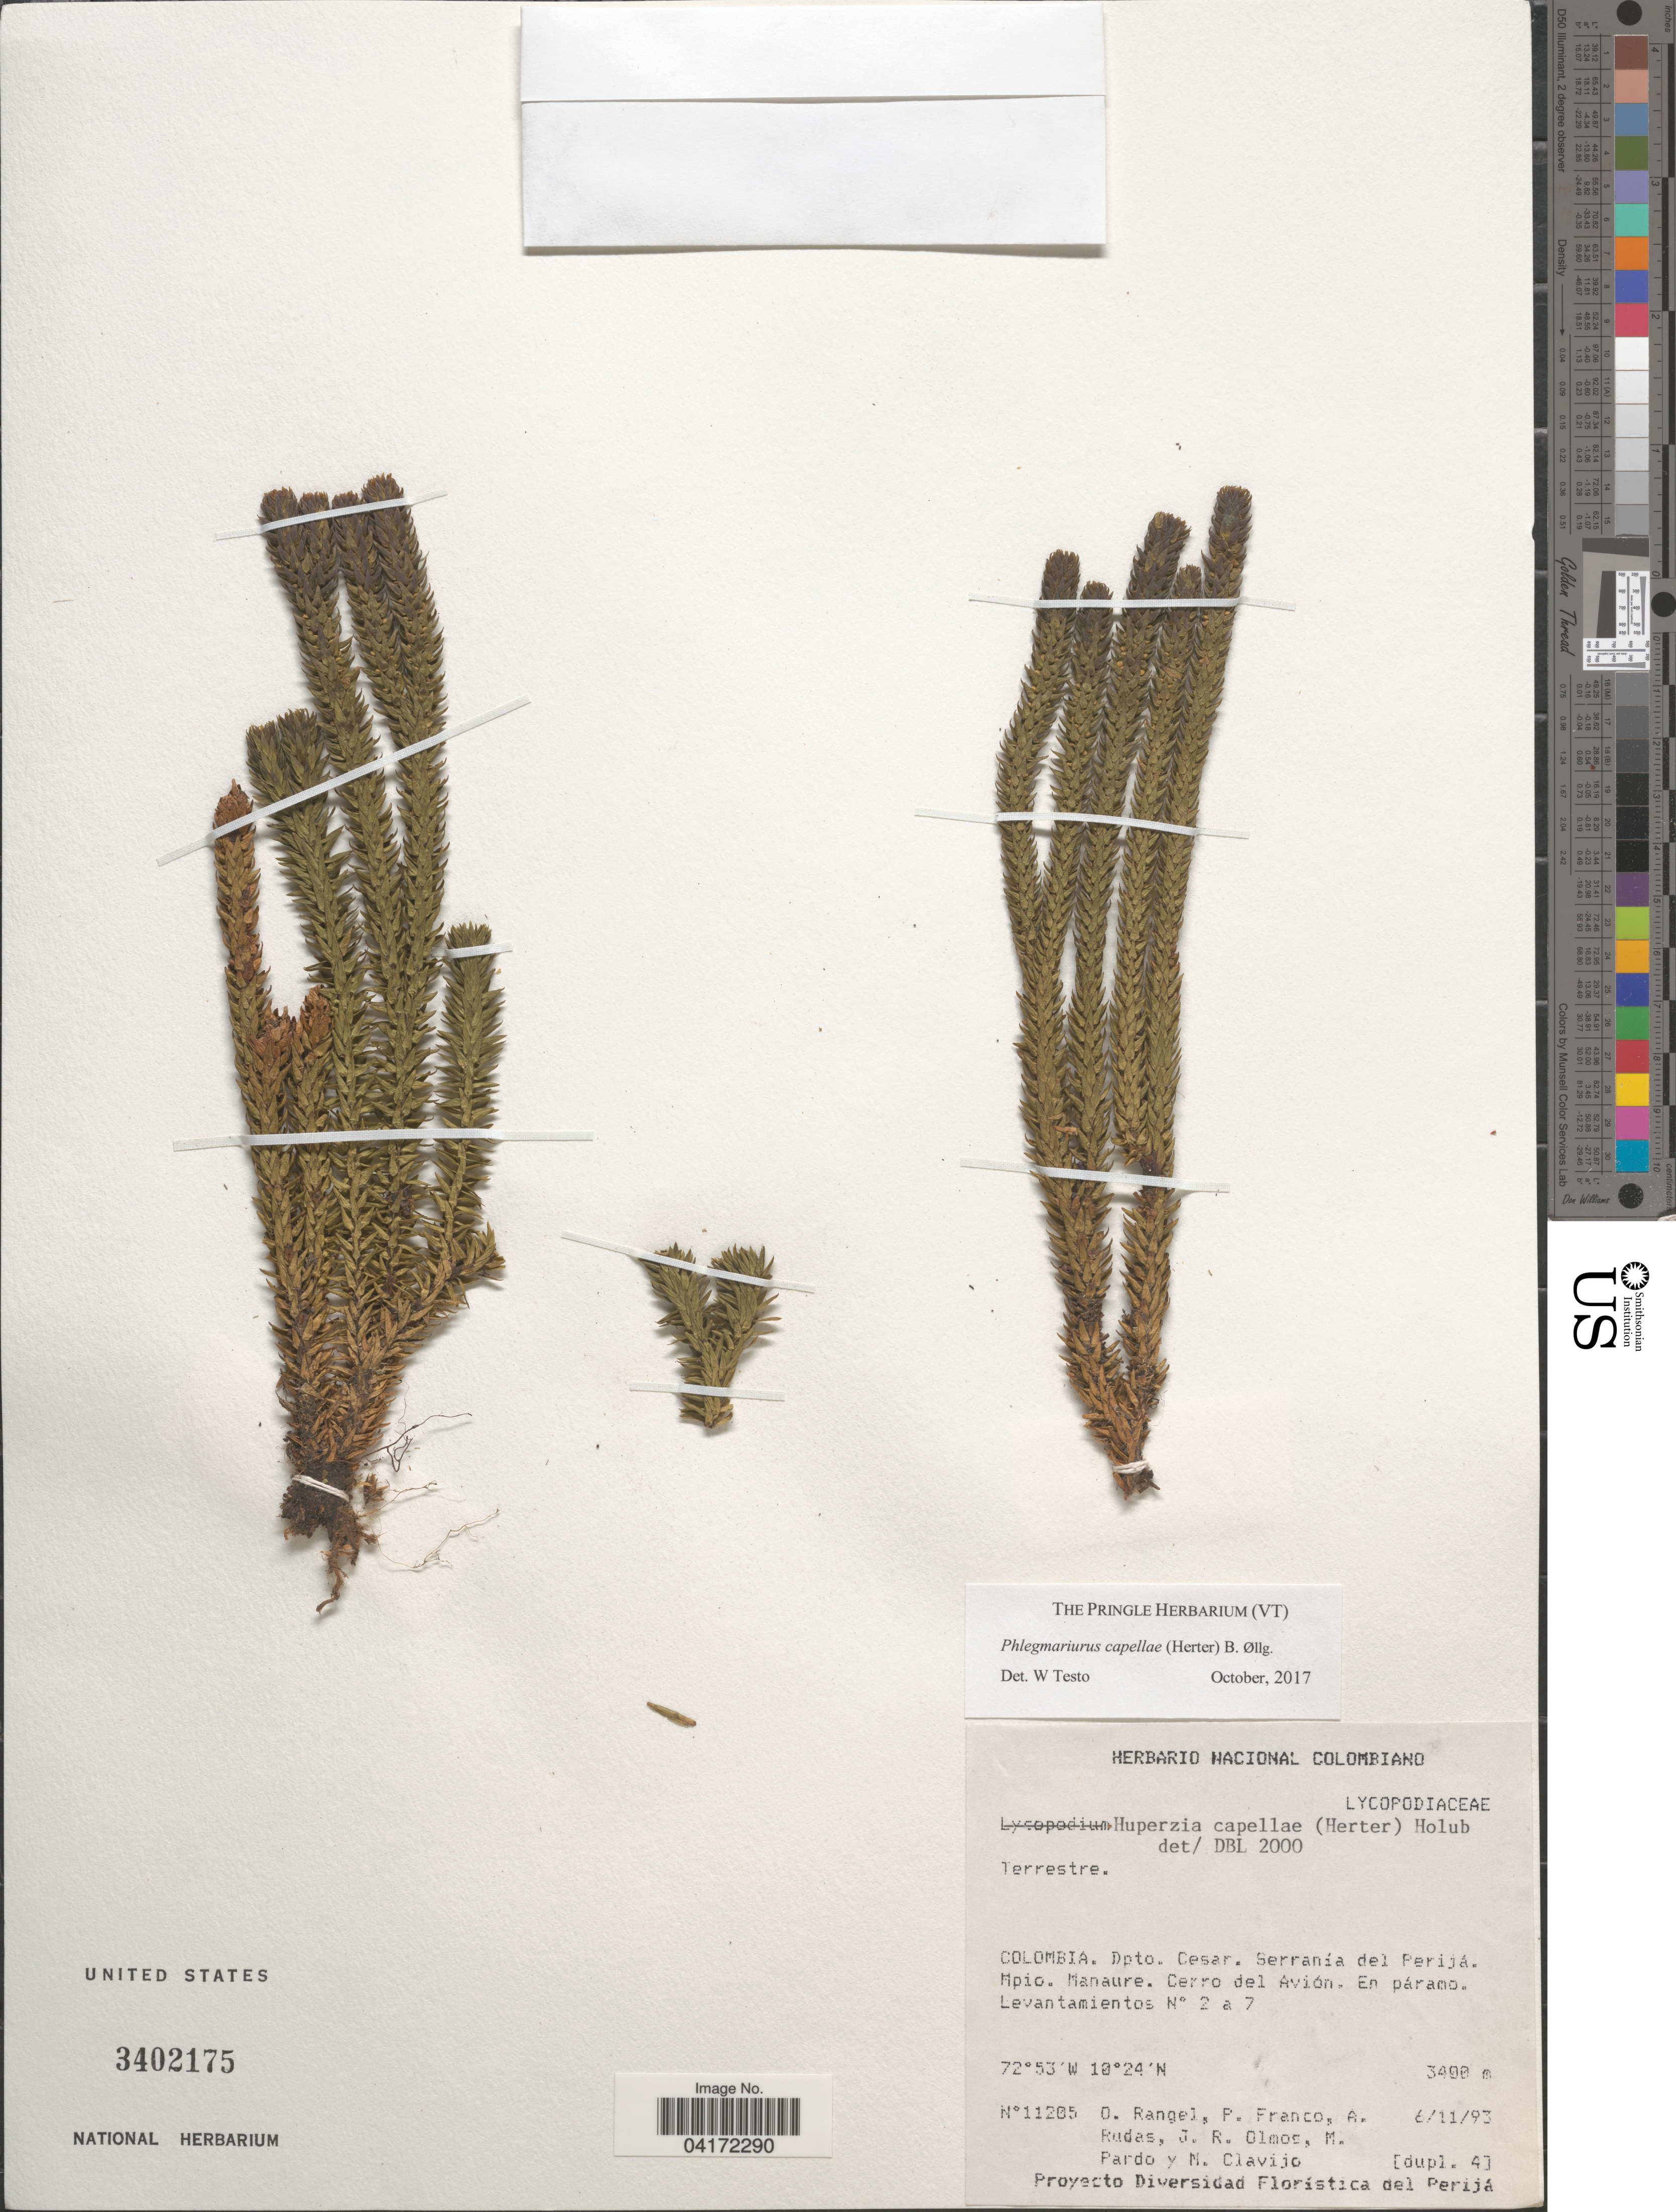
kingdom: Plantae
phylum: Tracheophyta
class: Lycopodiopsida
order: Lycopodiales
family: Lycopodiaceae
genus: Phlegmariurus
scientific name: Phlegmariurus capellae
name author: (Herter) B. Øllg.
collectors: O. Rangel, P. Franco, A. Rudas, J. Olmos & et al.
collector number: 11205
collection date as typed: Transcribed d/m/y: 6/11/93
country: Colombia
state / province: Cesar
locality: Dpto. Cesar. Serranía del Perijá. Mpio. Manaure. Cerro del Avion. En páramo. Levantamientos N° 2 a 7.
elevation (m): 3400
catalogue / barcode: US 3402175